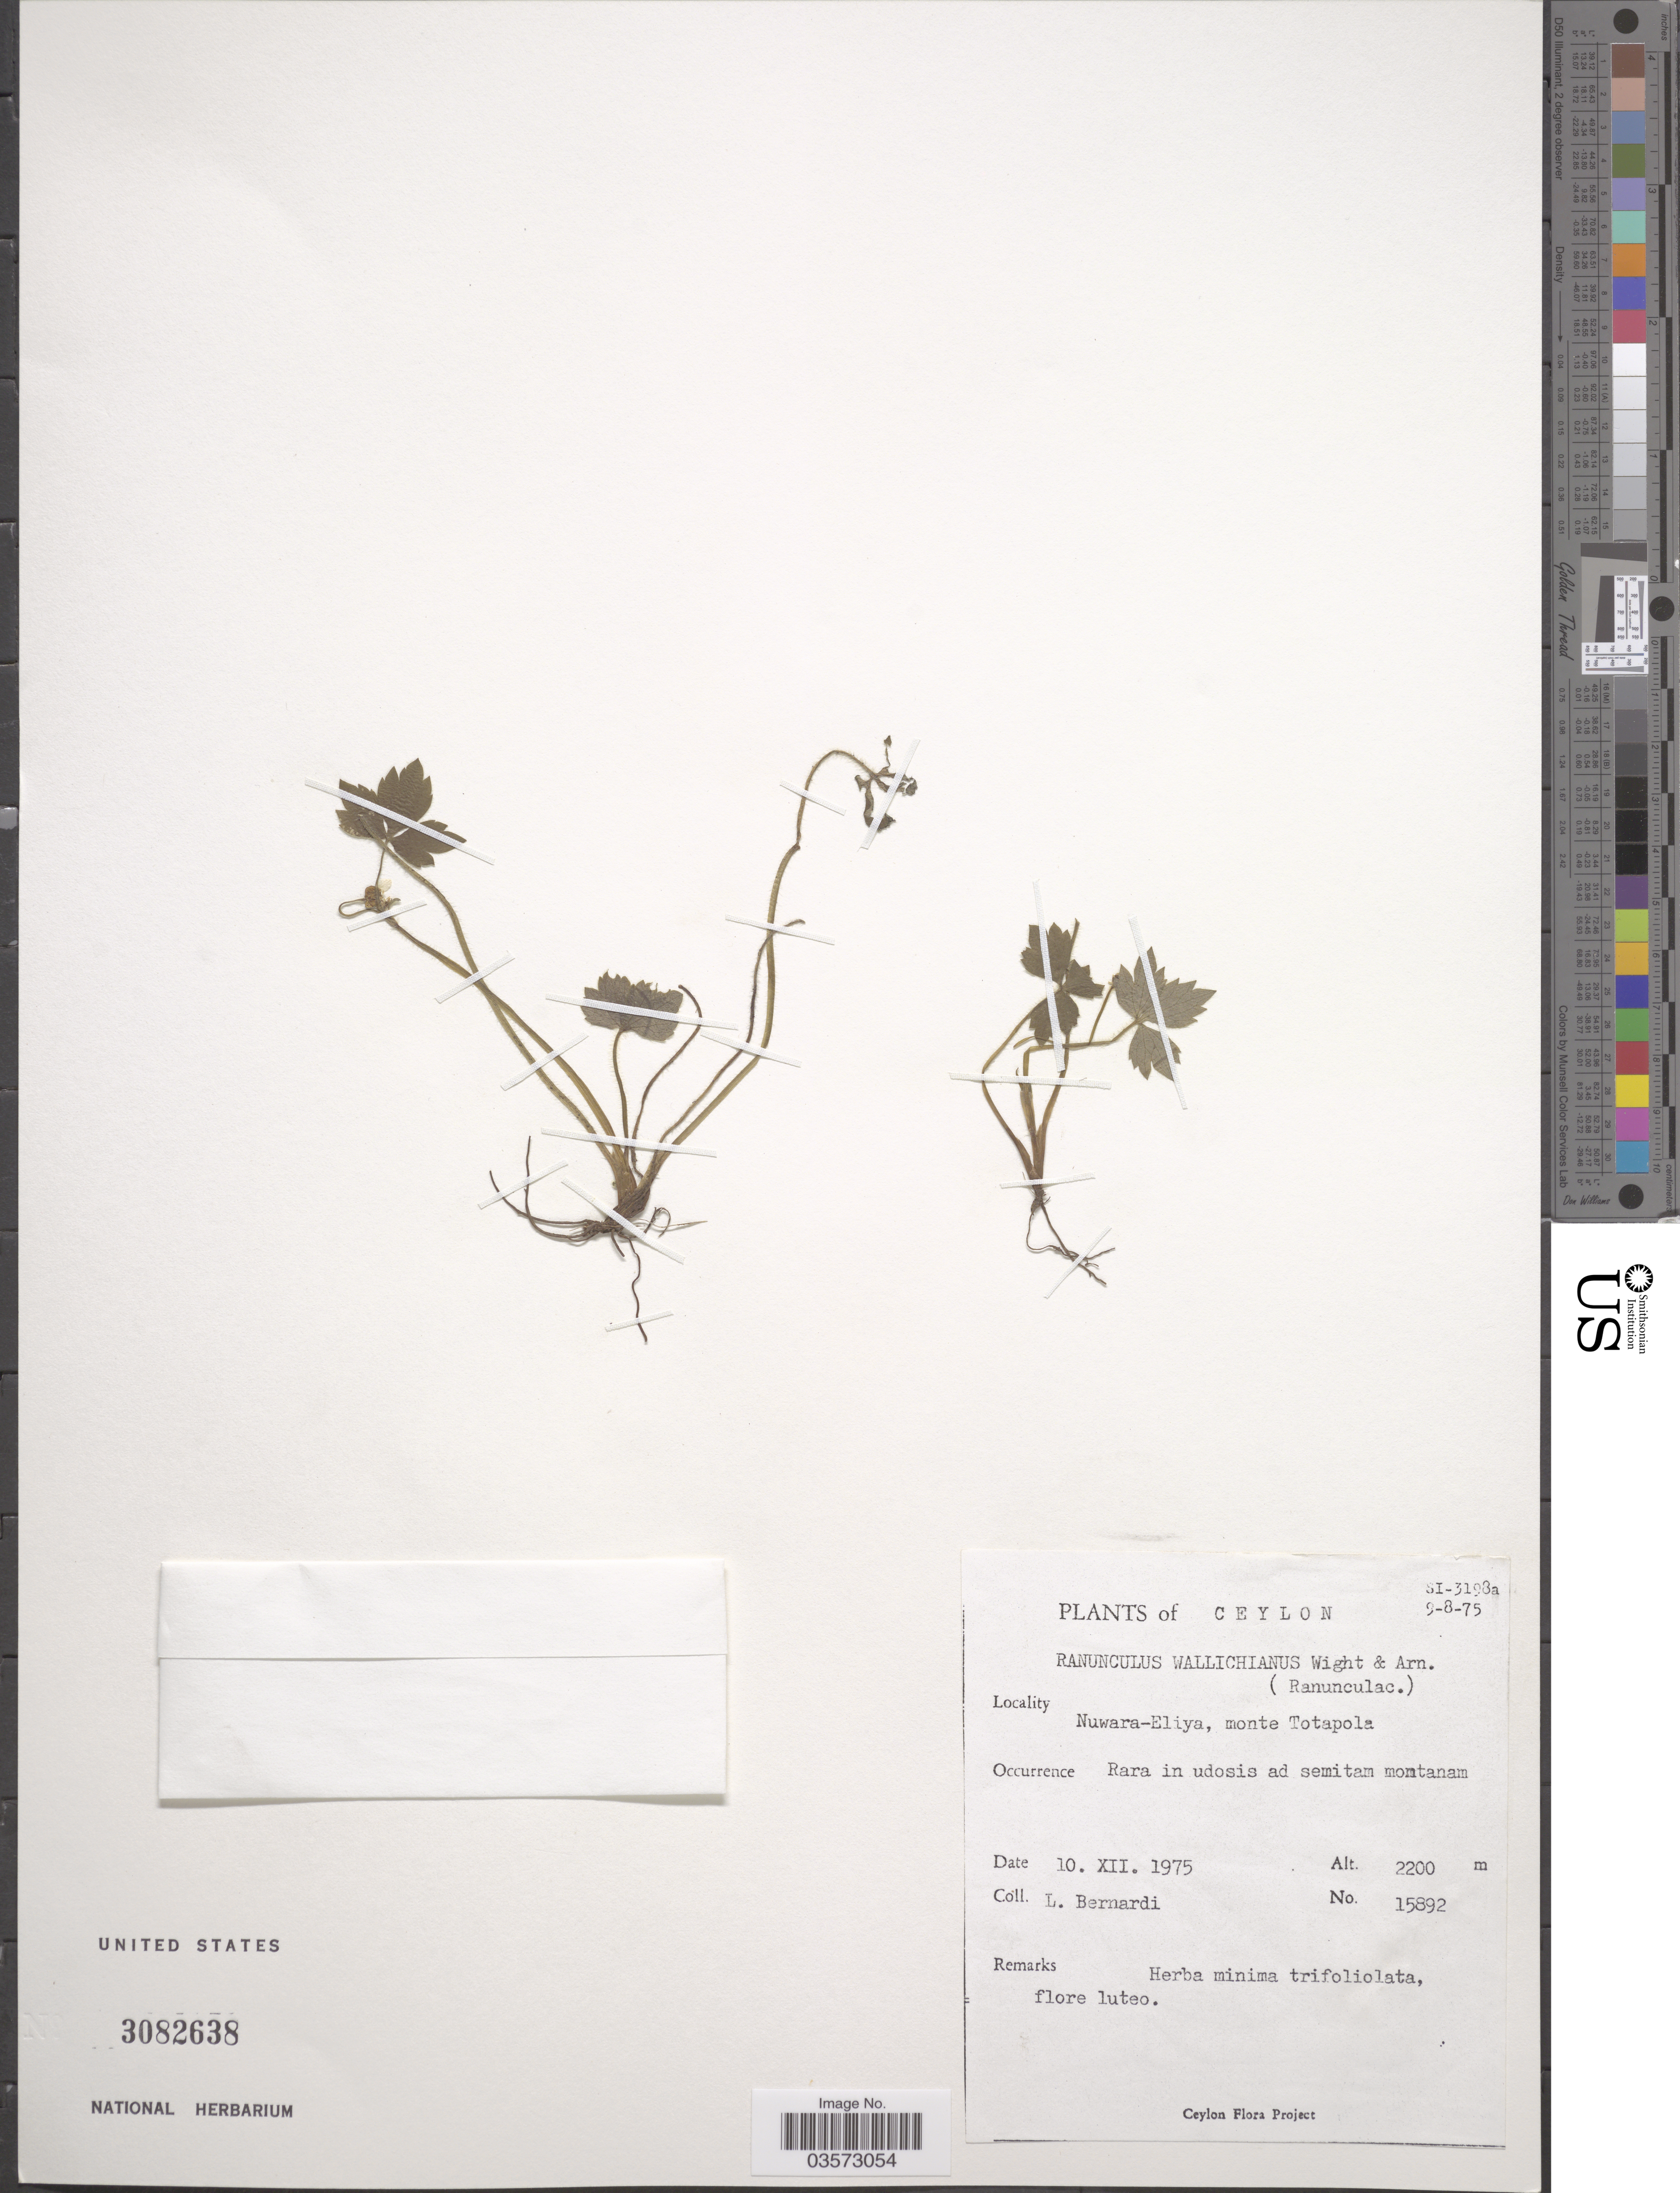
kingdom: Plantae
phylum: Tracheophyta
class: Magnoliopsida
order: Ranunculales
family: Ranunculaceae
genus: Ranunculus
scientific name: Ranunculus wallichianus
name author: Wight & Arn.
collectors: L. Bernardi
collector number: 15892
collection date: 1975-12-10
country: Sri Lanka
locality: Ceylon. Nuwara-Eliya, monte Totapola.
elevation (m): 2200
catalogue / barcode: US 3082638